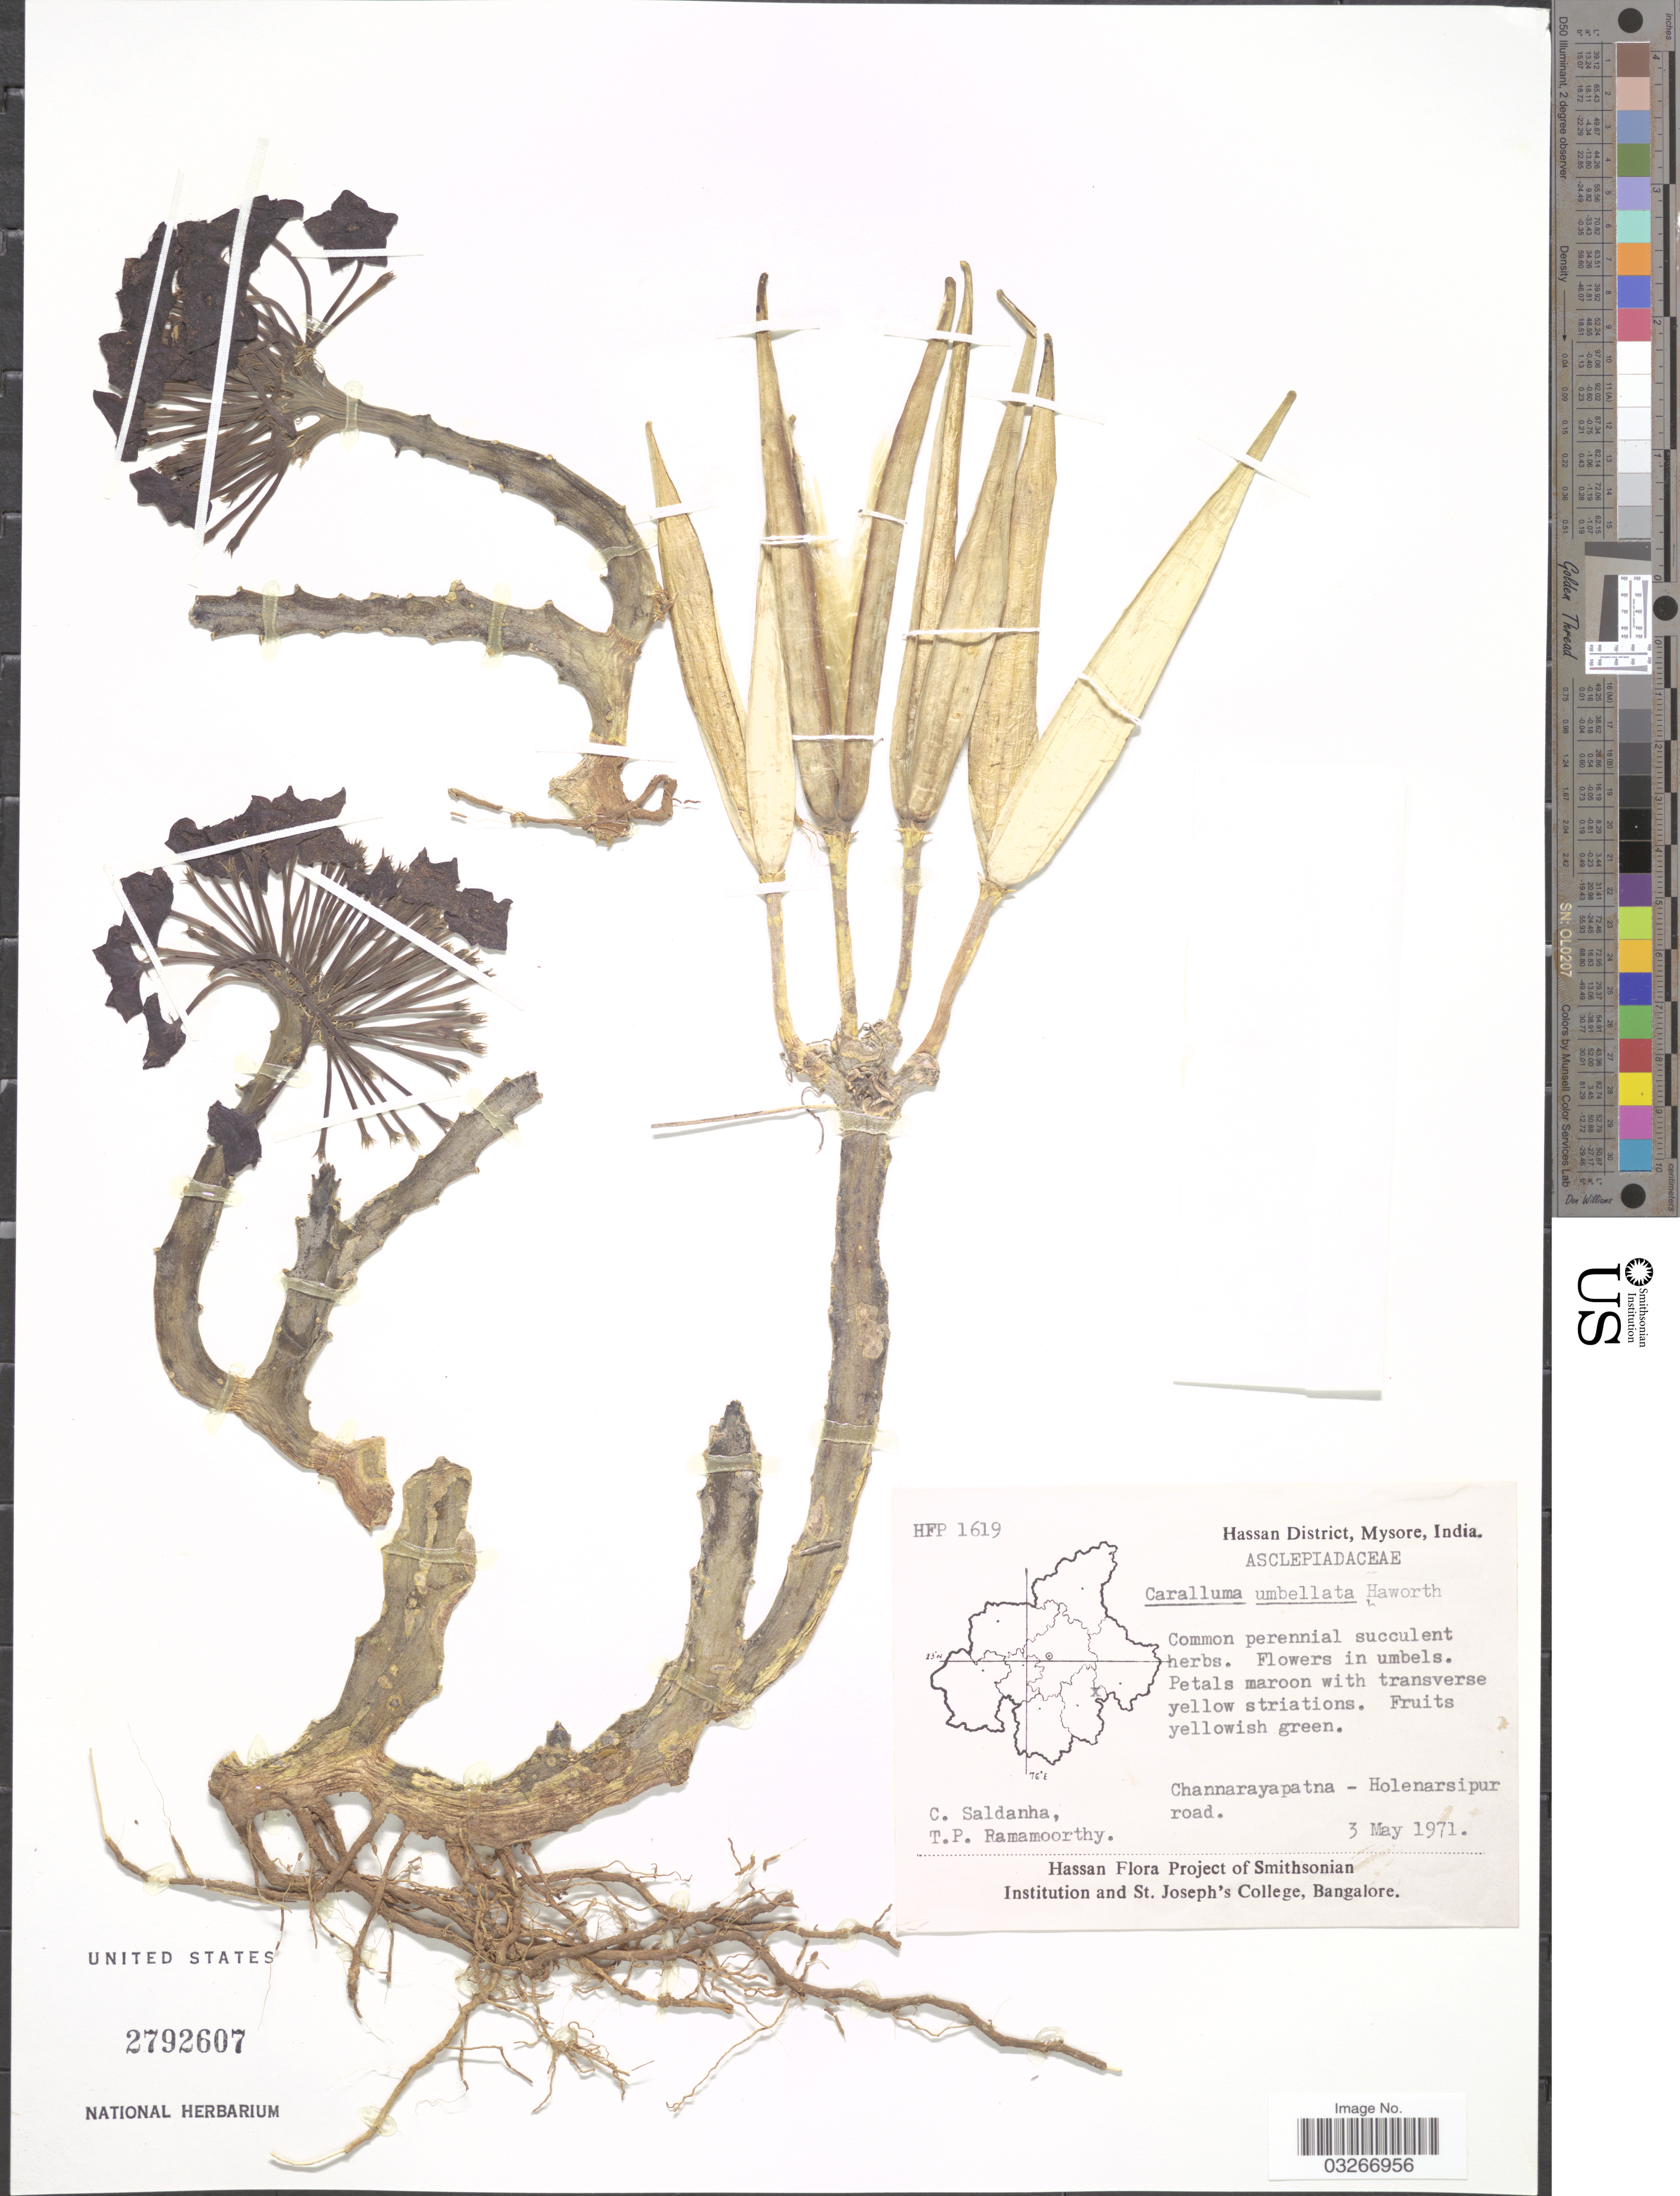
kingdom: Plantae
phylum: Tracheophyta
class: Magnoliopsida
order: Gentianales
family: Apocynaceae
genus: Caralluma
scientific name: Caralluma umbellata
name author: Haw.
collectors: C. Saldanha & T. P. Ramamoorthy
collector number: HFP1619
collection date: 1971-05-03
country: India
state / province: Karnataka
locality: Hassan District, Mysore. Channarayapatna - Holenarsipur road.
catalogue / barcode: US 2792607